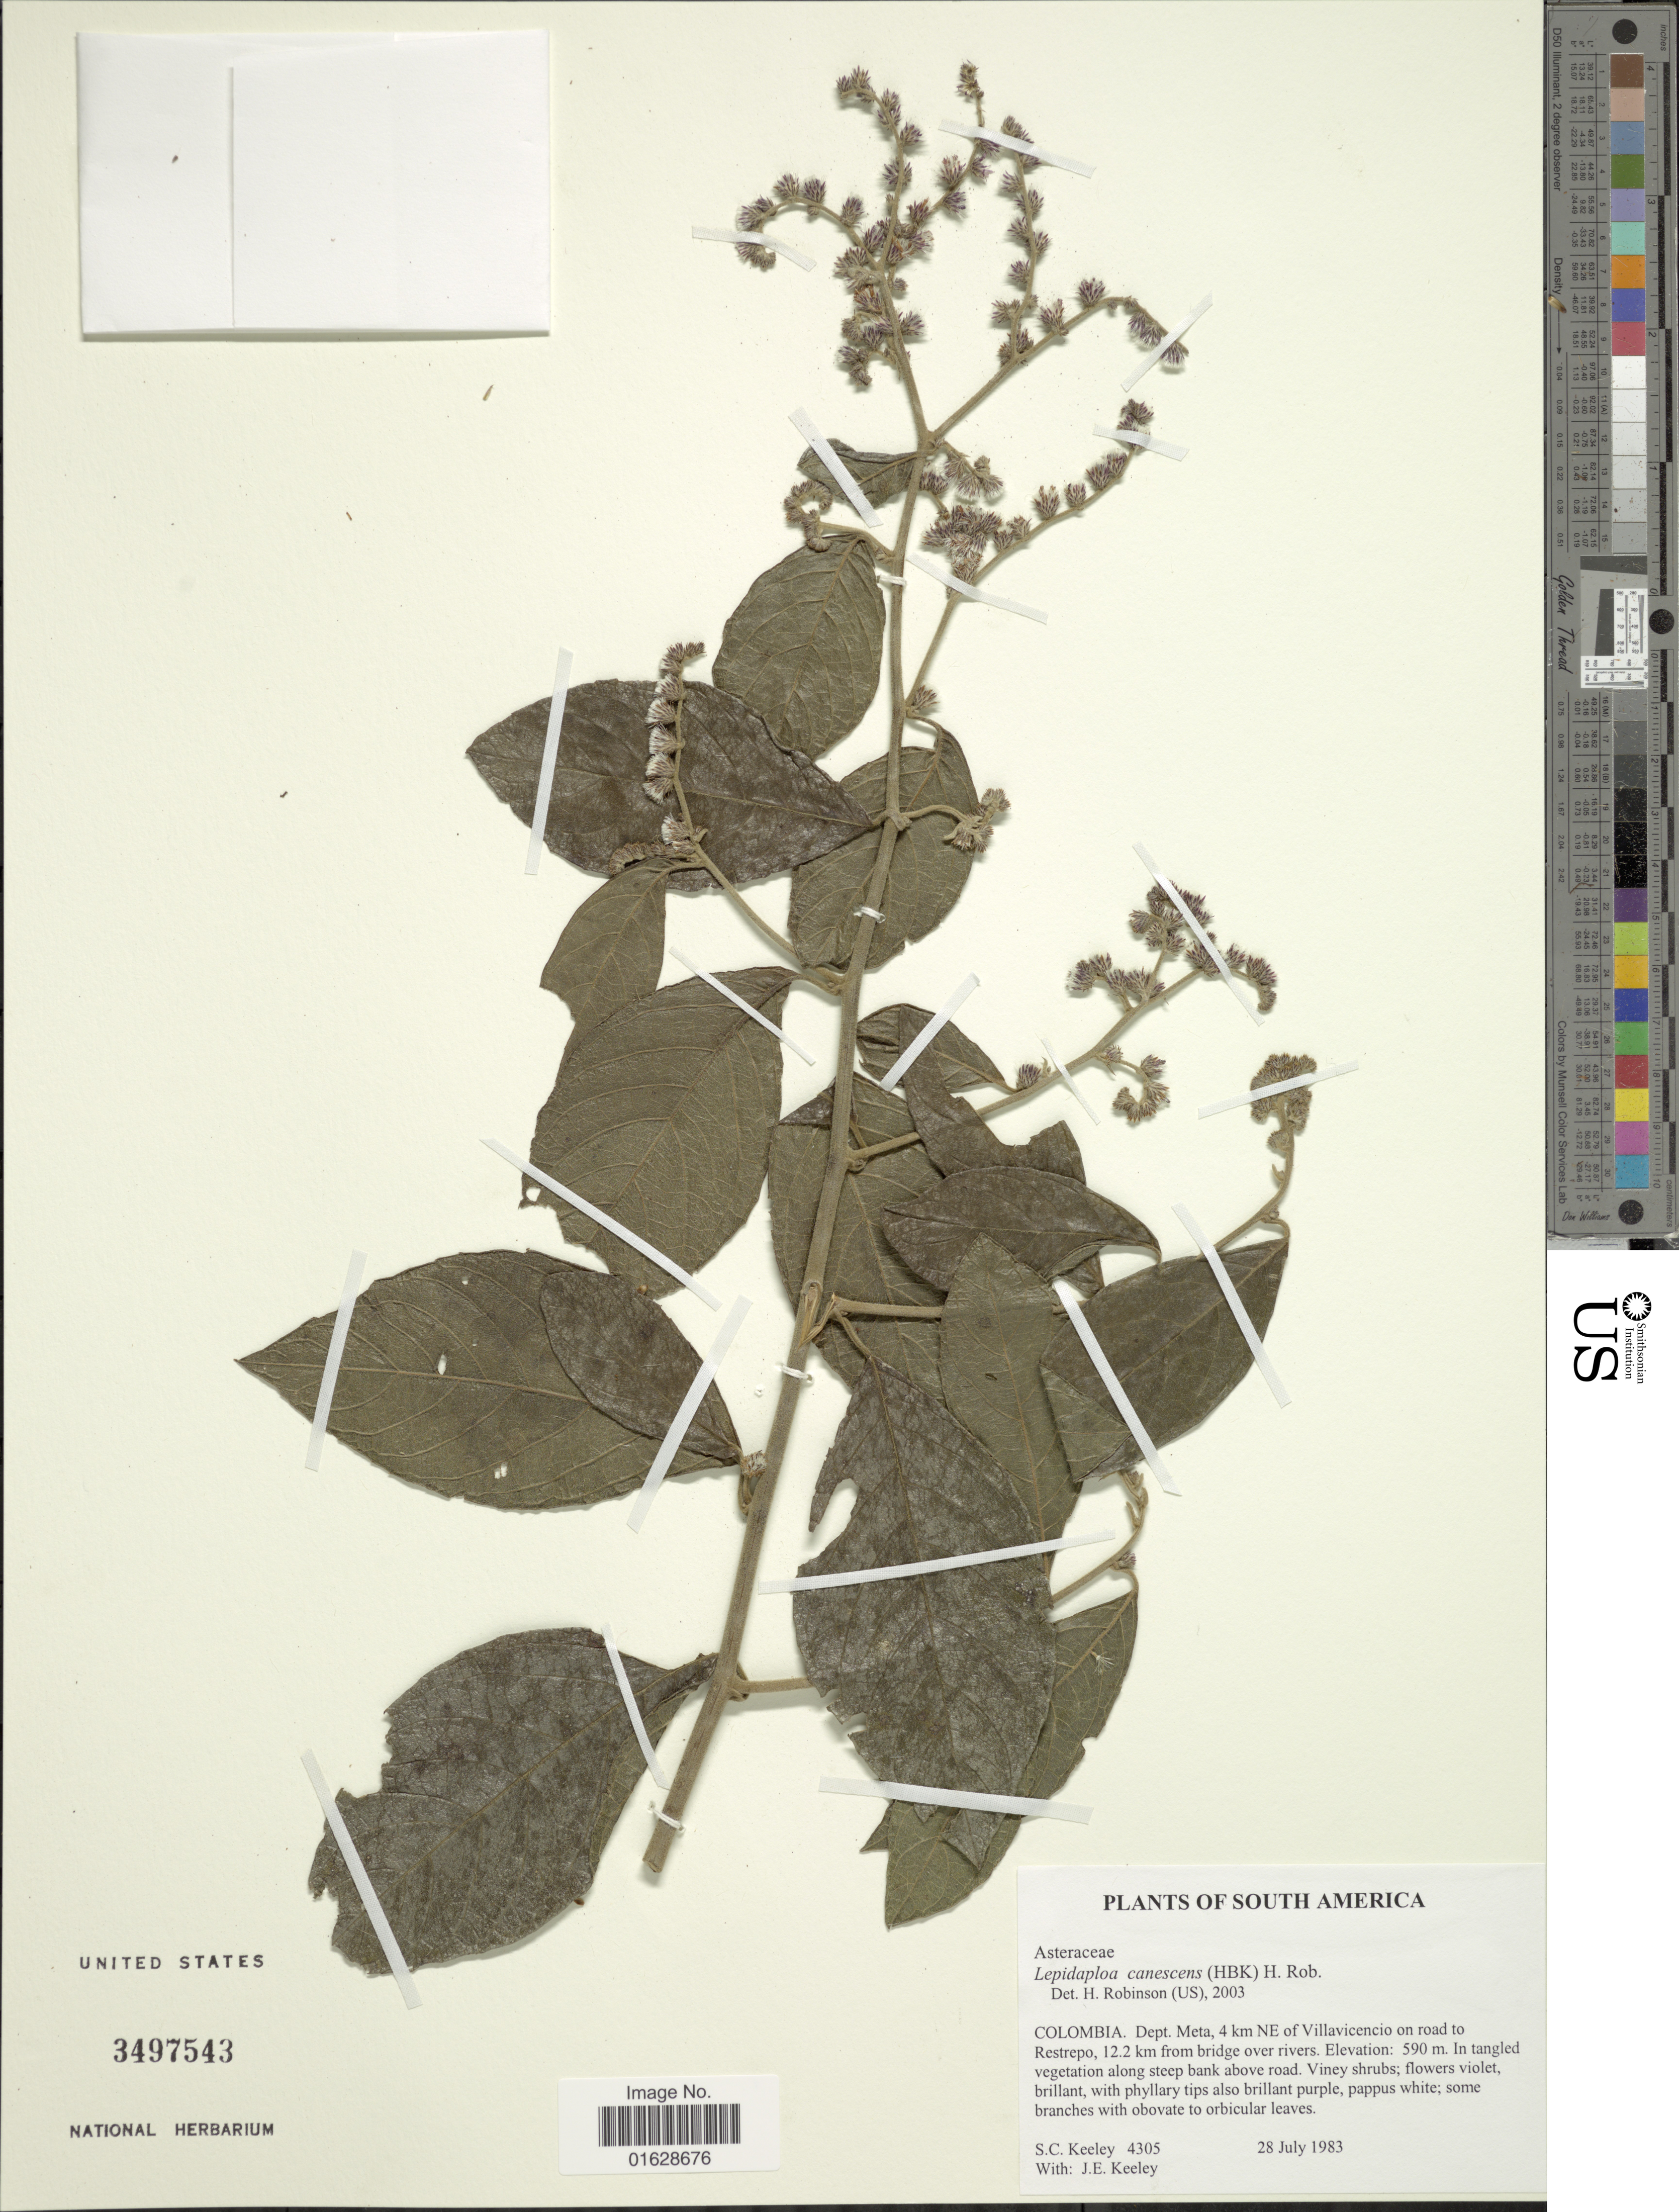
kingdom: Plantae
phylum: Tracheophyta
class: Magnoliopsida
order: Asterales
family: Asteraceae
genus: Lepidaploa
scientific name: Lepidaploa canescens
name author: (Kunth) H. Rob.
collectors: S. C. Keeley & J. E. Keeley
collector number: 4305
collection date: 1983-07-28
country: Colombia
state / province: Meta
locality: Colombia. Dept. Meta, 4 km ne of Villavicencio on road to Restrepo, 12.2 km from bridge over rivers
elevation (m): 590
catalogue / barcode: US 3497543